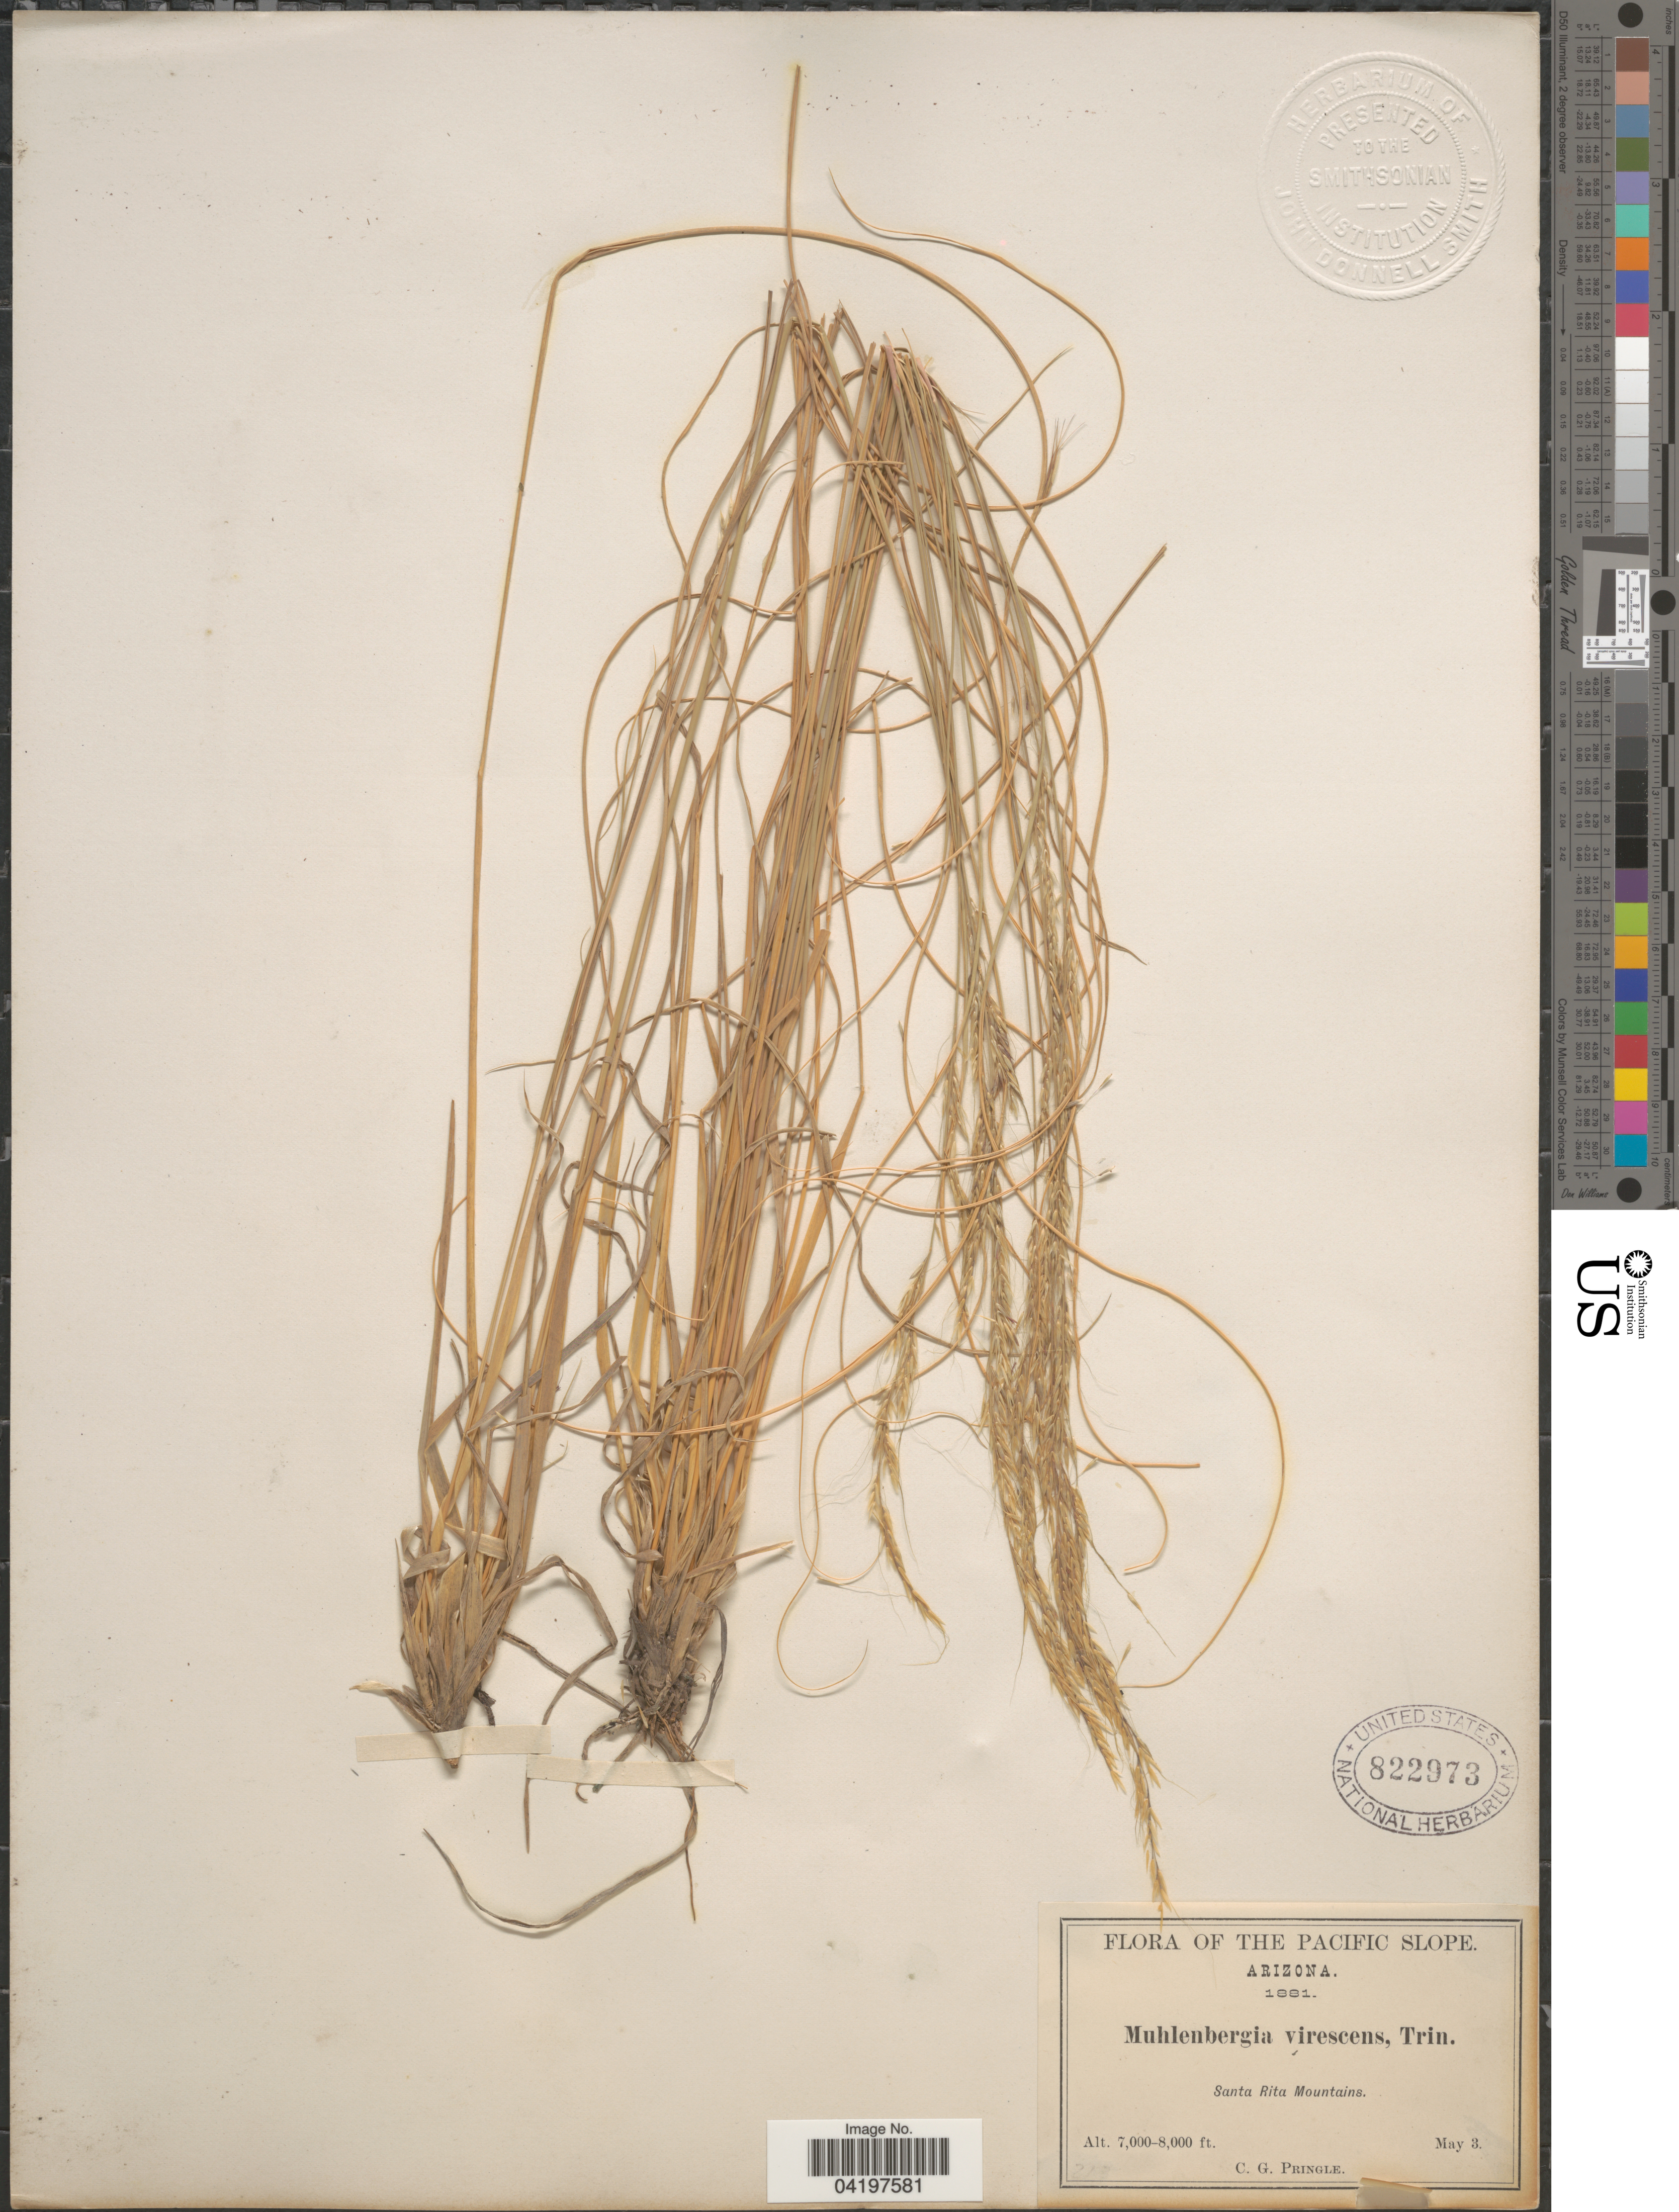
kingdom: Plantae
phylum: Tracheophyta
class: Liliopsida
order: Poales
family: Poaceae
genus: Muhlenbergia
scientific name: Muhlenbergia straminea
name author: Hitchc.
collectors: C. G. Pringle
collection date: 1881-05-03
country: United States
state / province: Arizona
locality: The Pacific Slope. Santa Rita Mountains.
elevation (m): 2134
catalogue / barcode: US 822973